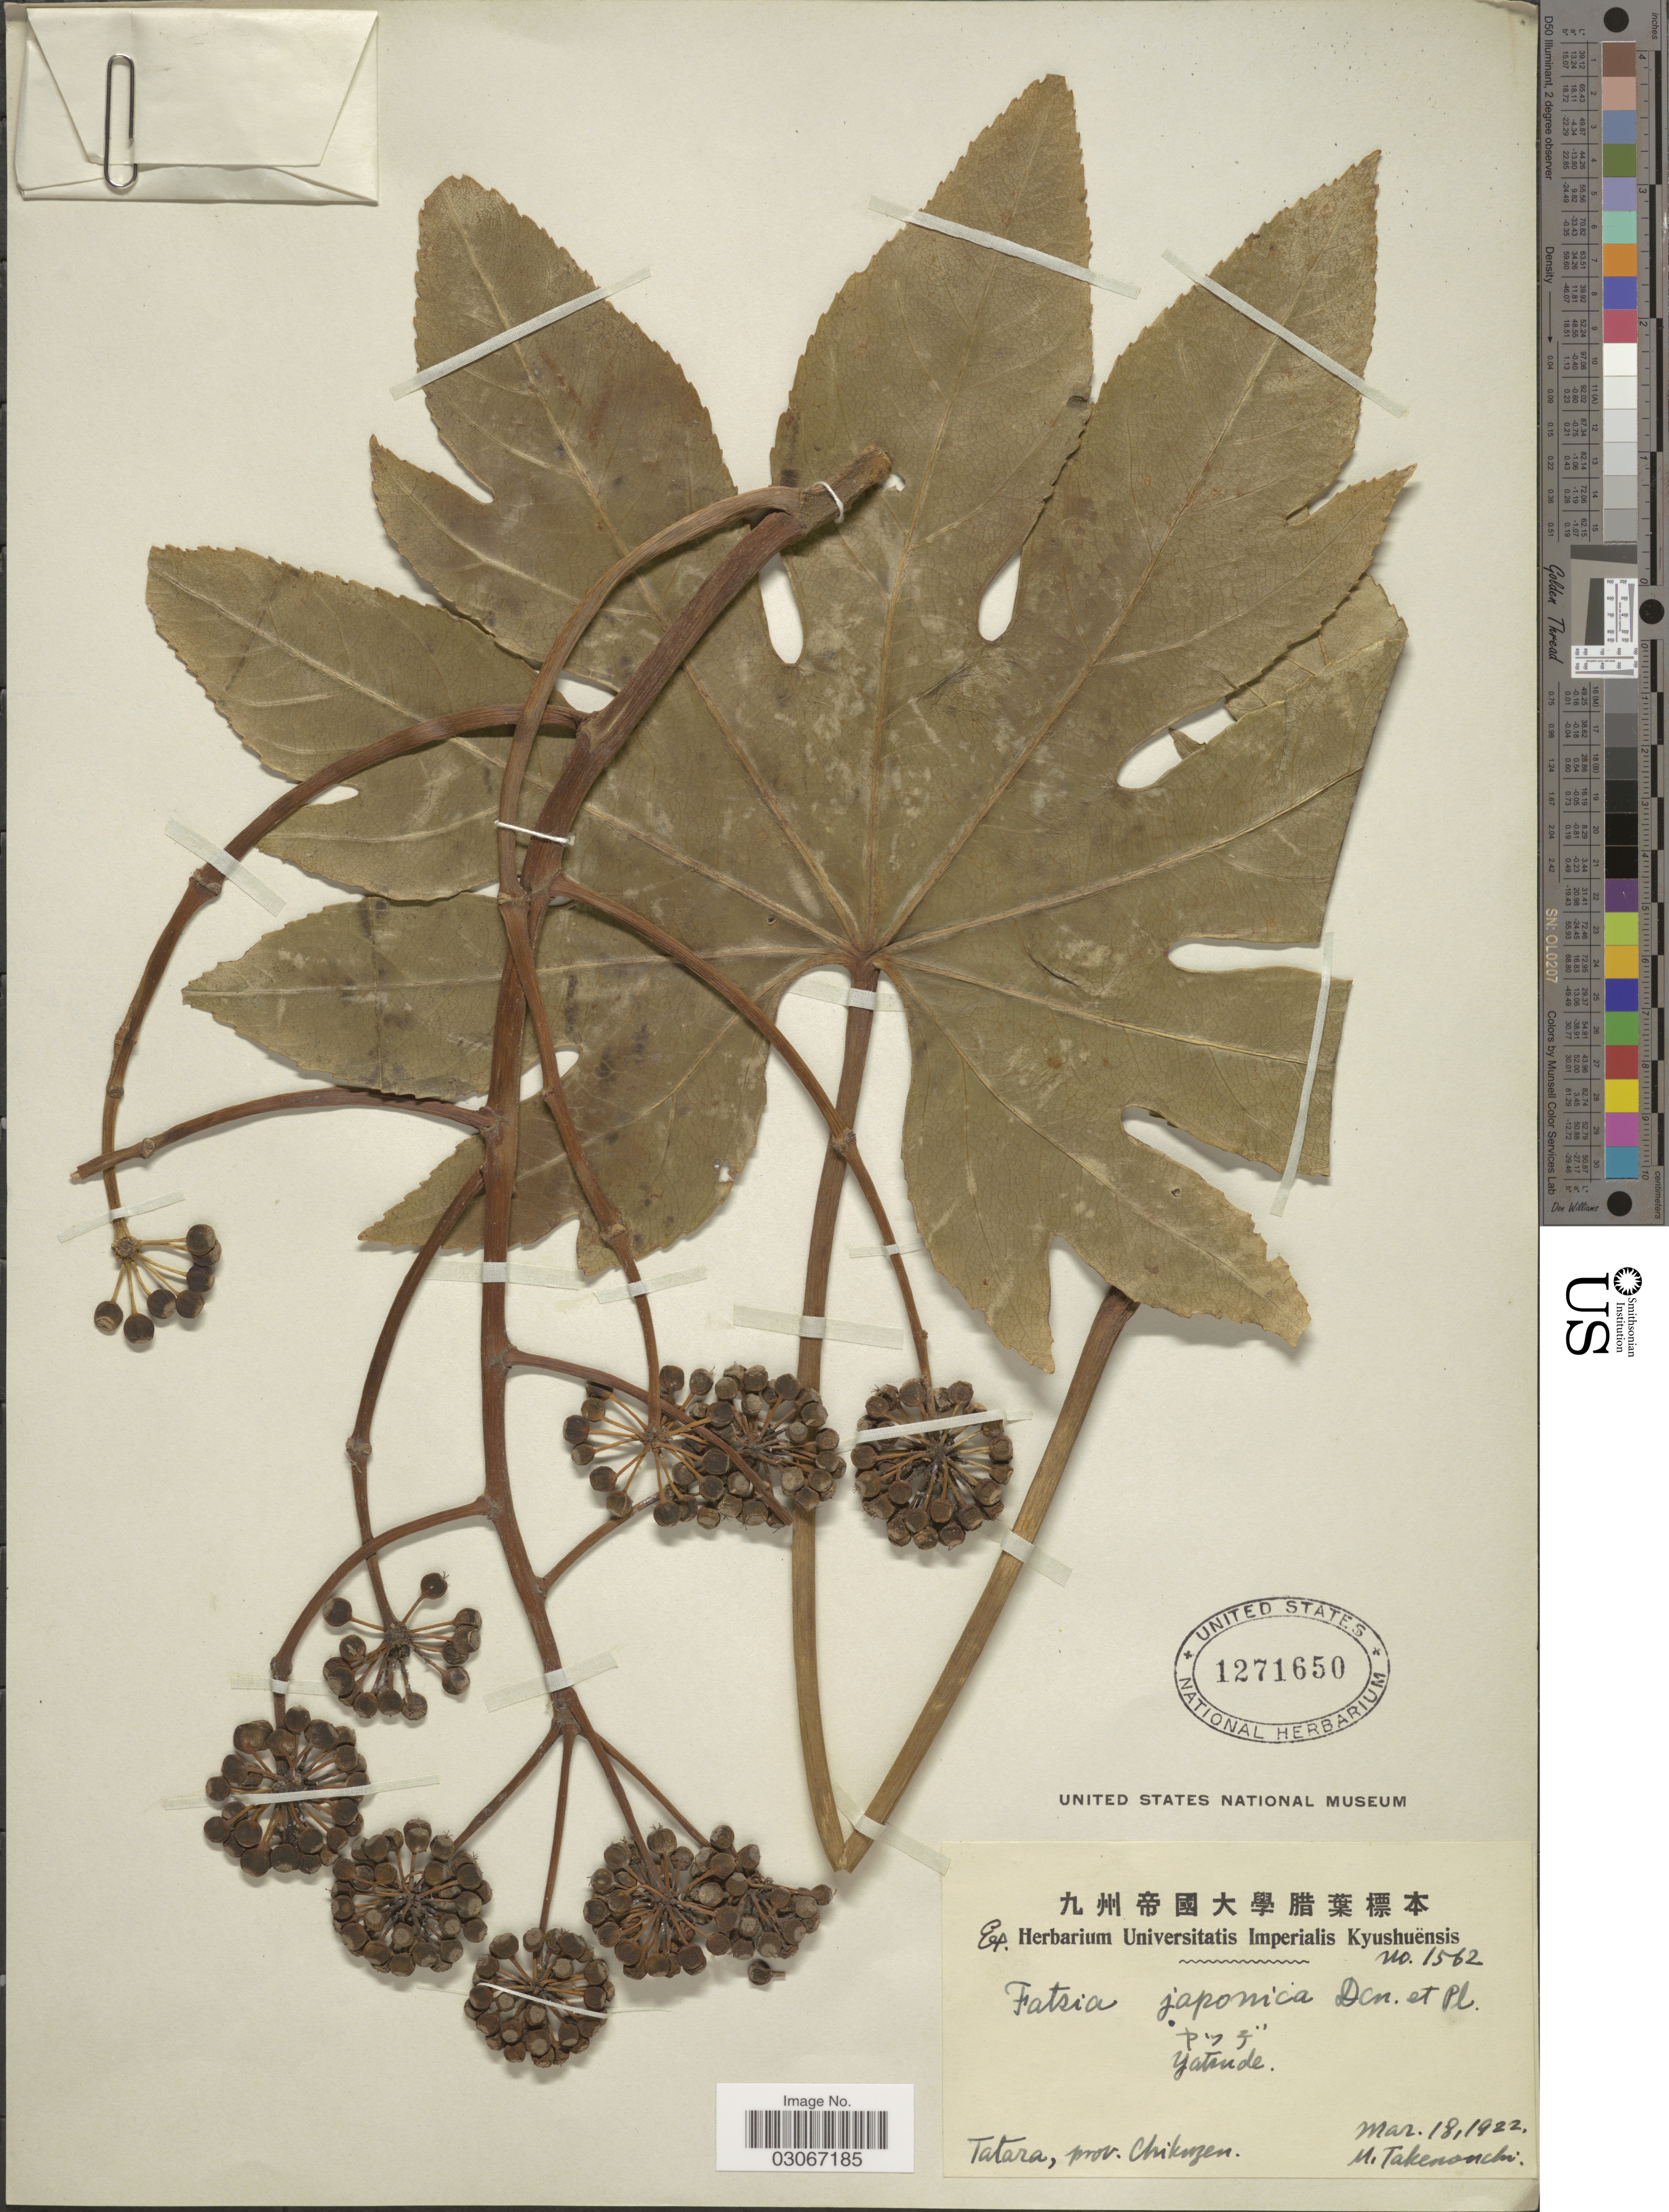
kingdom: Plantae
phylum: Tracheophyta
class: Magnoliopsida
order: Apiales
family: Araliaceae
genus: Fatsia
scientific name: Fatsia japonica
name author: (Thunb.) Decne. & Planch.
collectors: M. Takenonchi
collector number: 1562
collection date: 1922-03-18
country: Japan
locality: Tatara, prov. Chikuzen.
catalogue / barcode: US 1271650